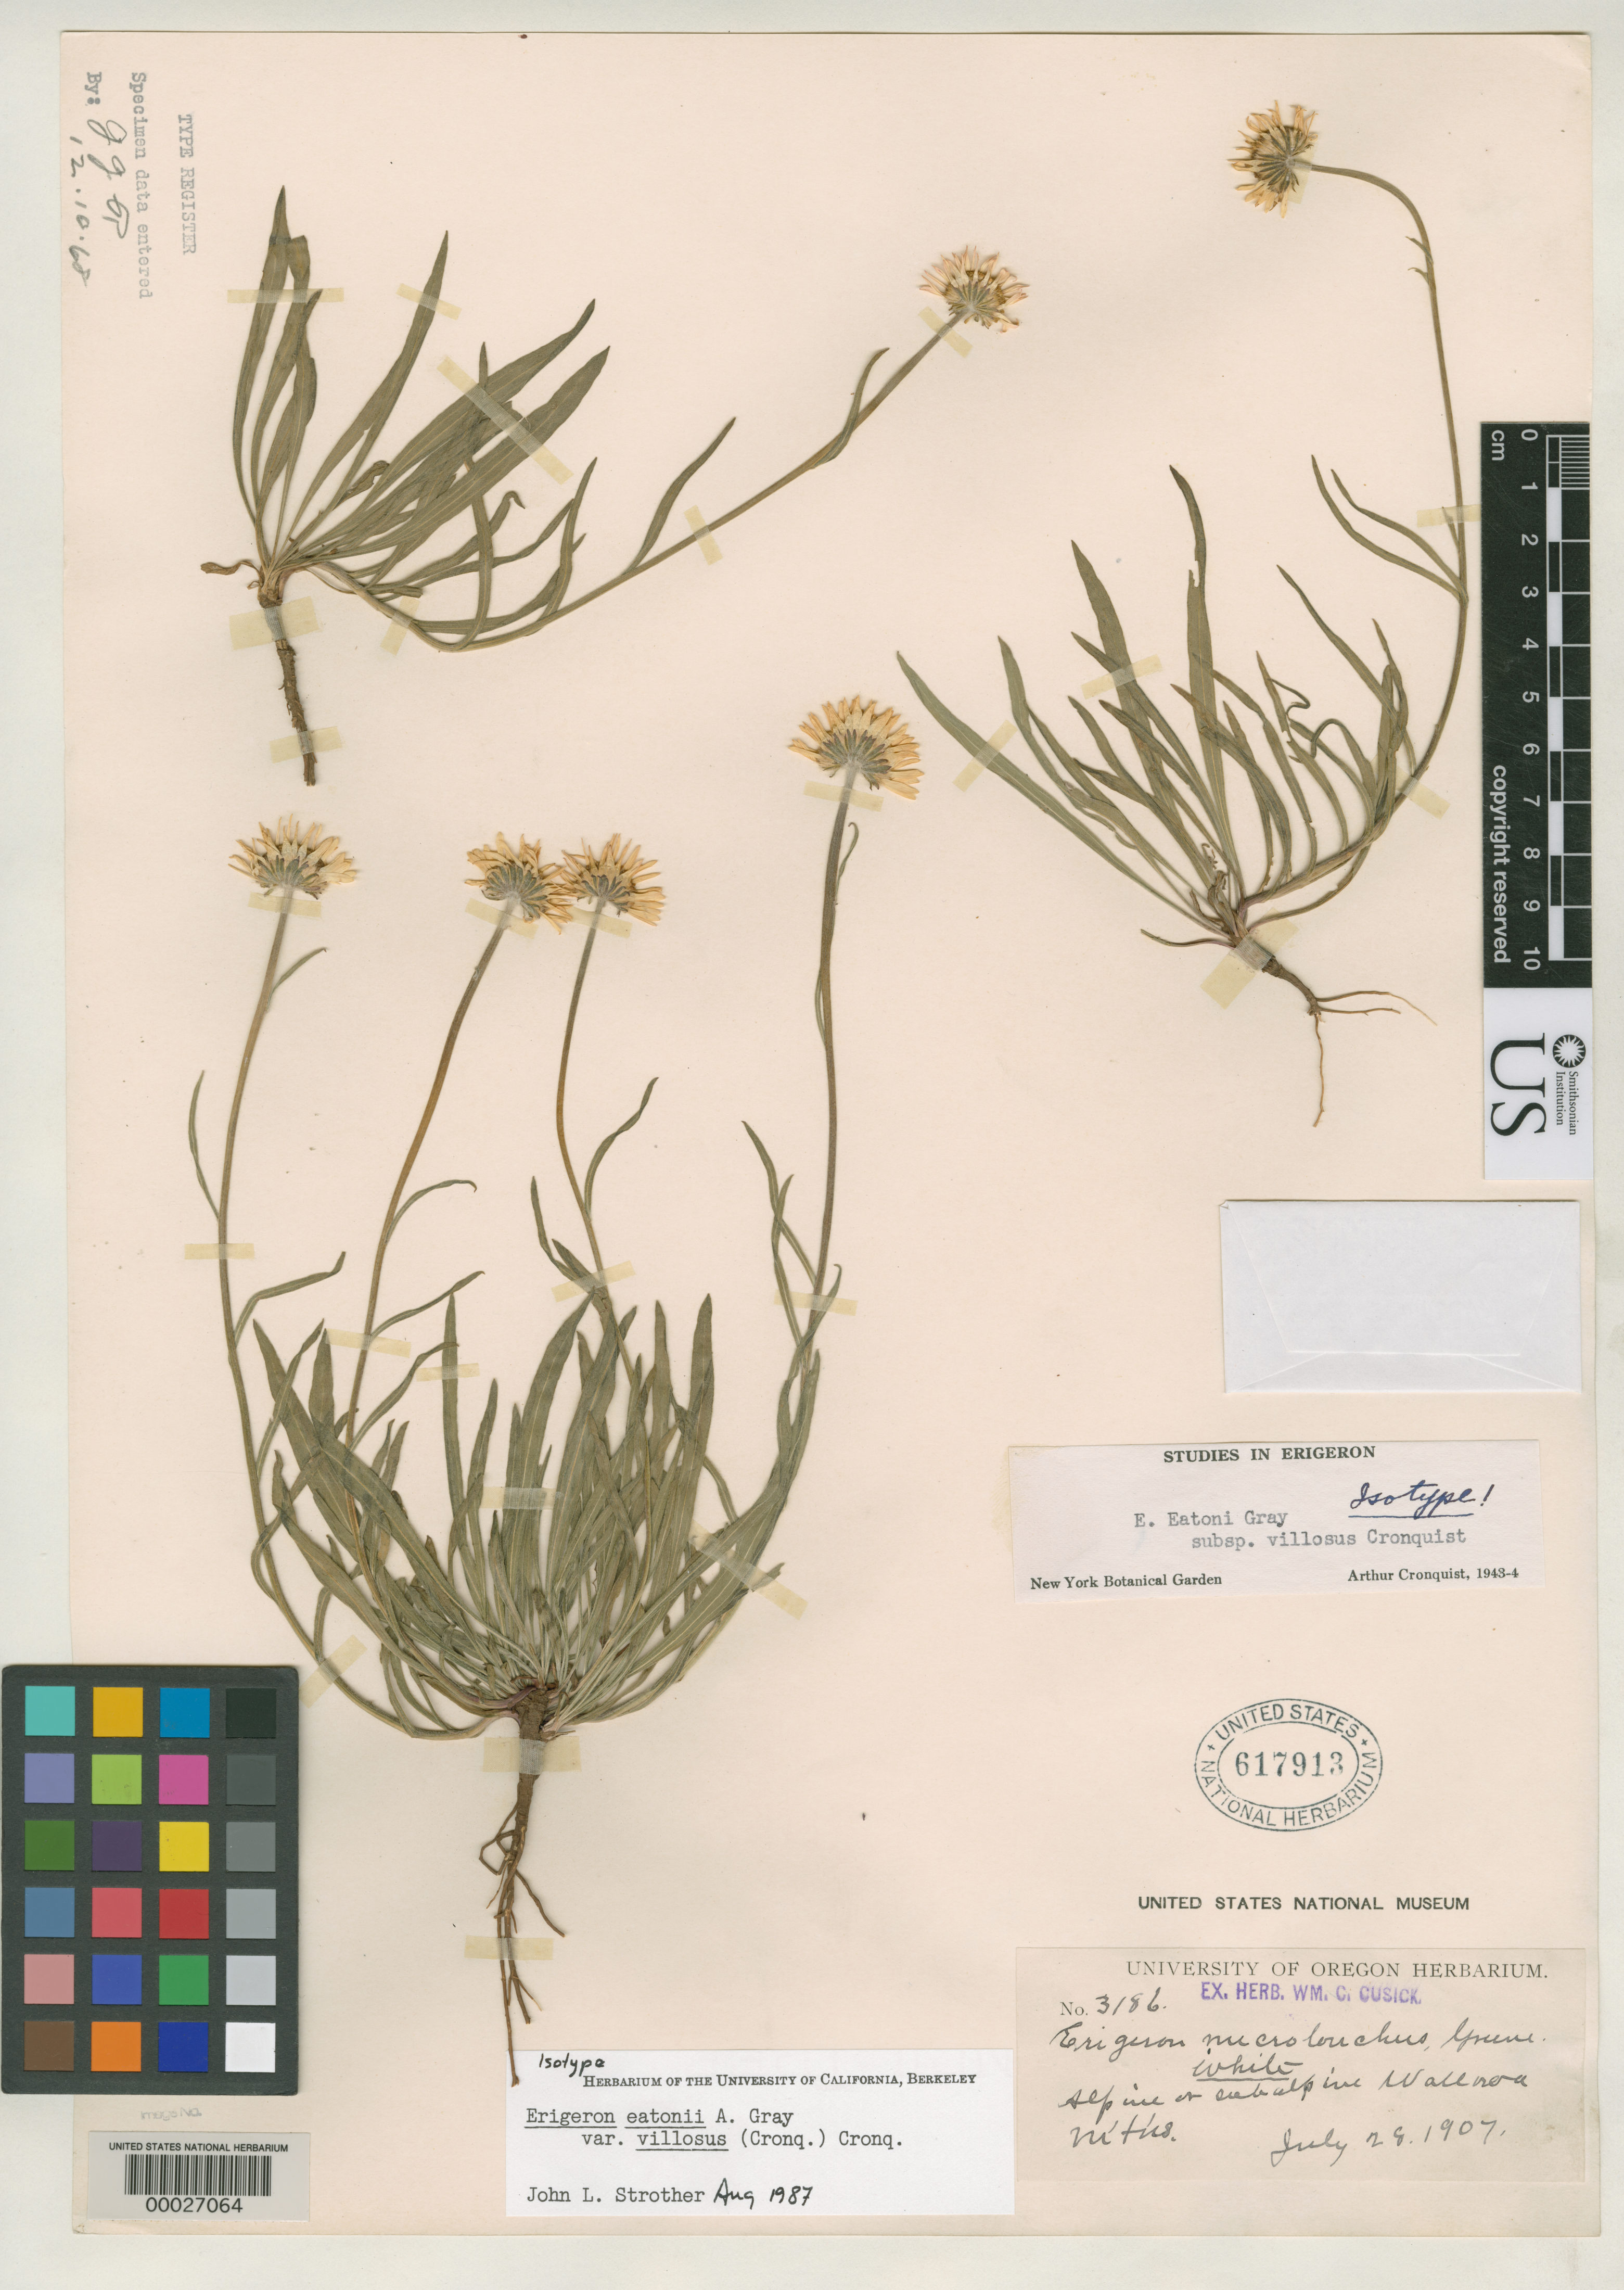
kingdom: Plantae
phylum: Tracheophyta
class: Magnoliopsida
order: Asterales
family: Asteraceae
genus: Erigeron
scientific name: Erigeron eatonii subsp. villosus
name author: Cronq.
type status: Isotype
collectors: W. C. Cusick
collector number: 3186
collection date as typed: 28 Jul 1907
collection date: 1907-07-28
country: United States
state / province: Oregon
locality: Wallowa Mts.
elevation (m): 2300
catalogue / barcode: US 617913